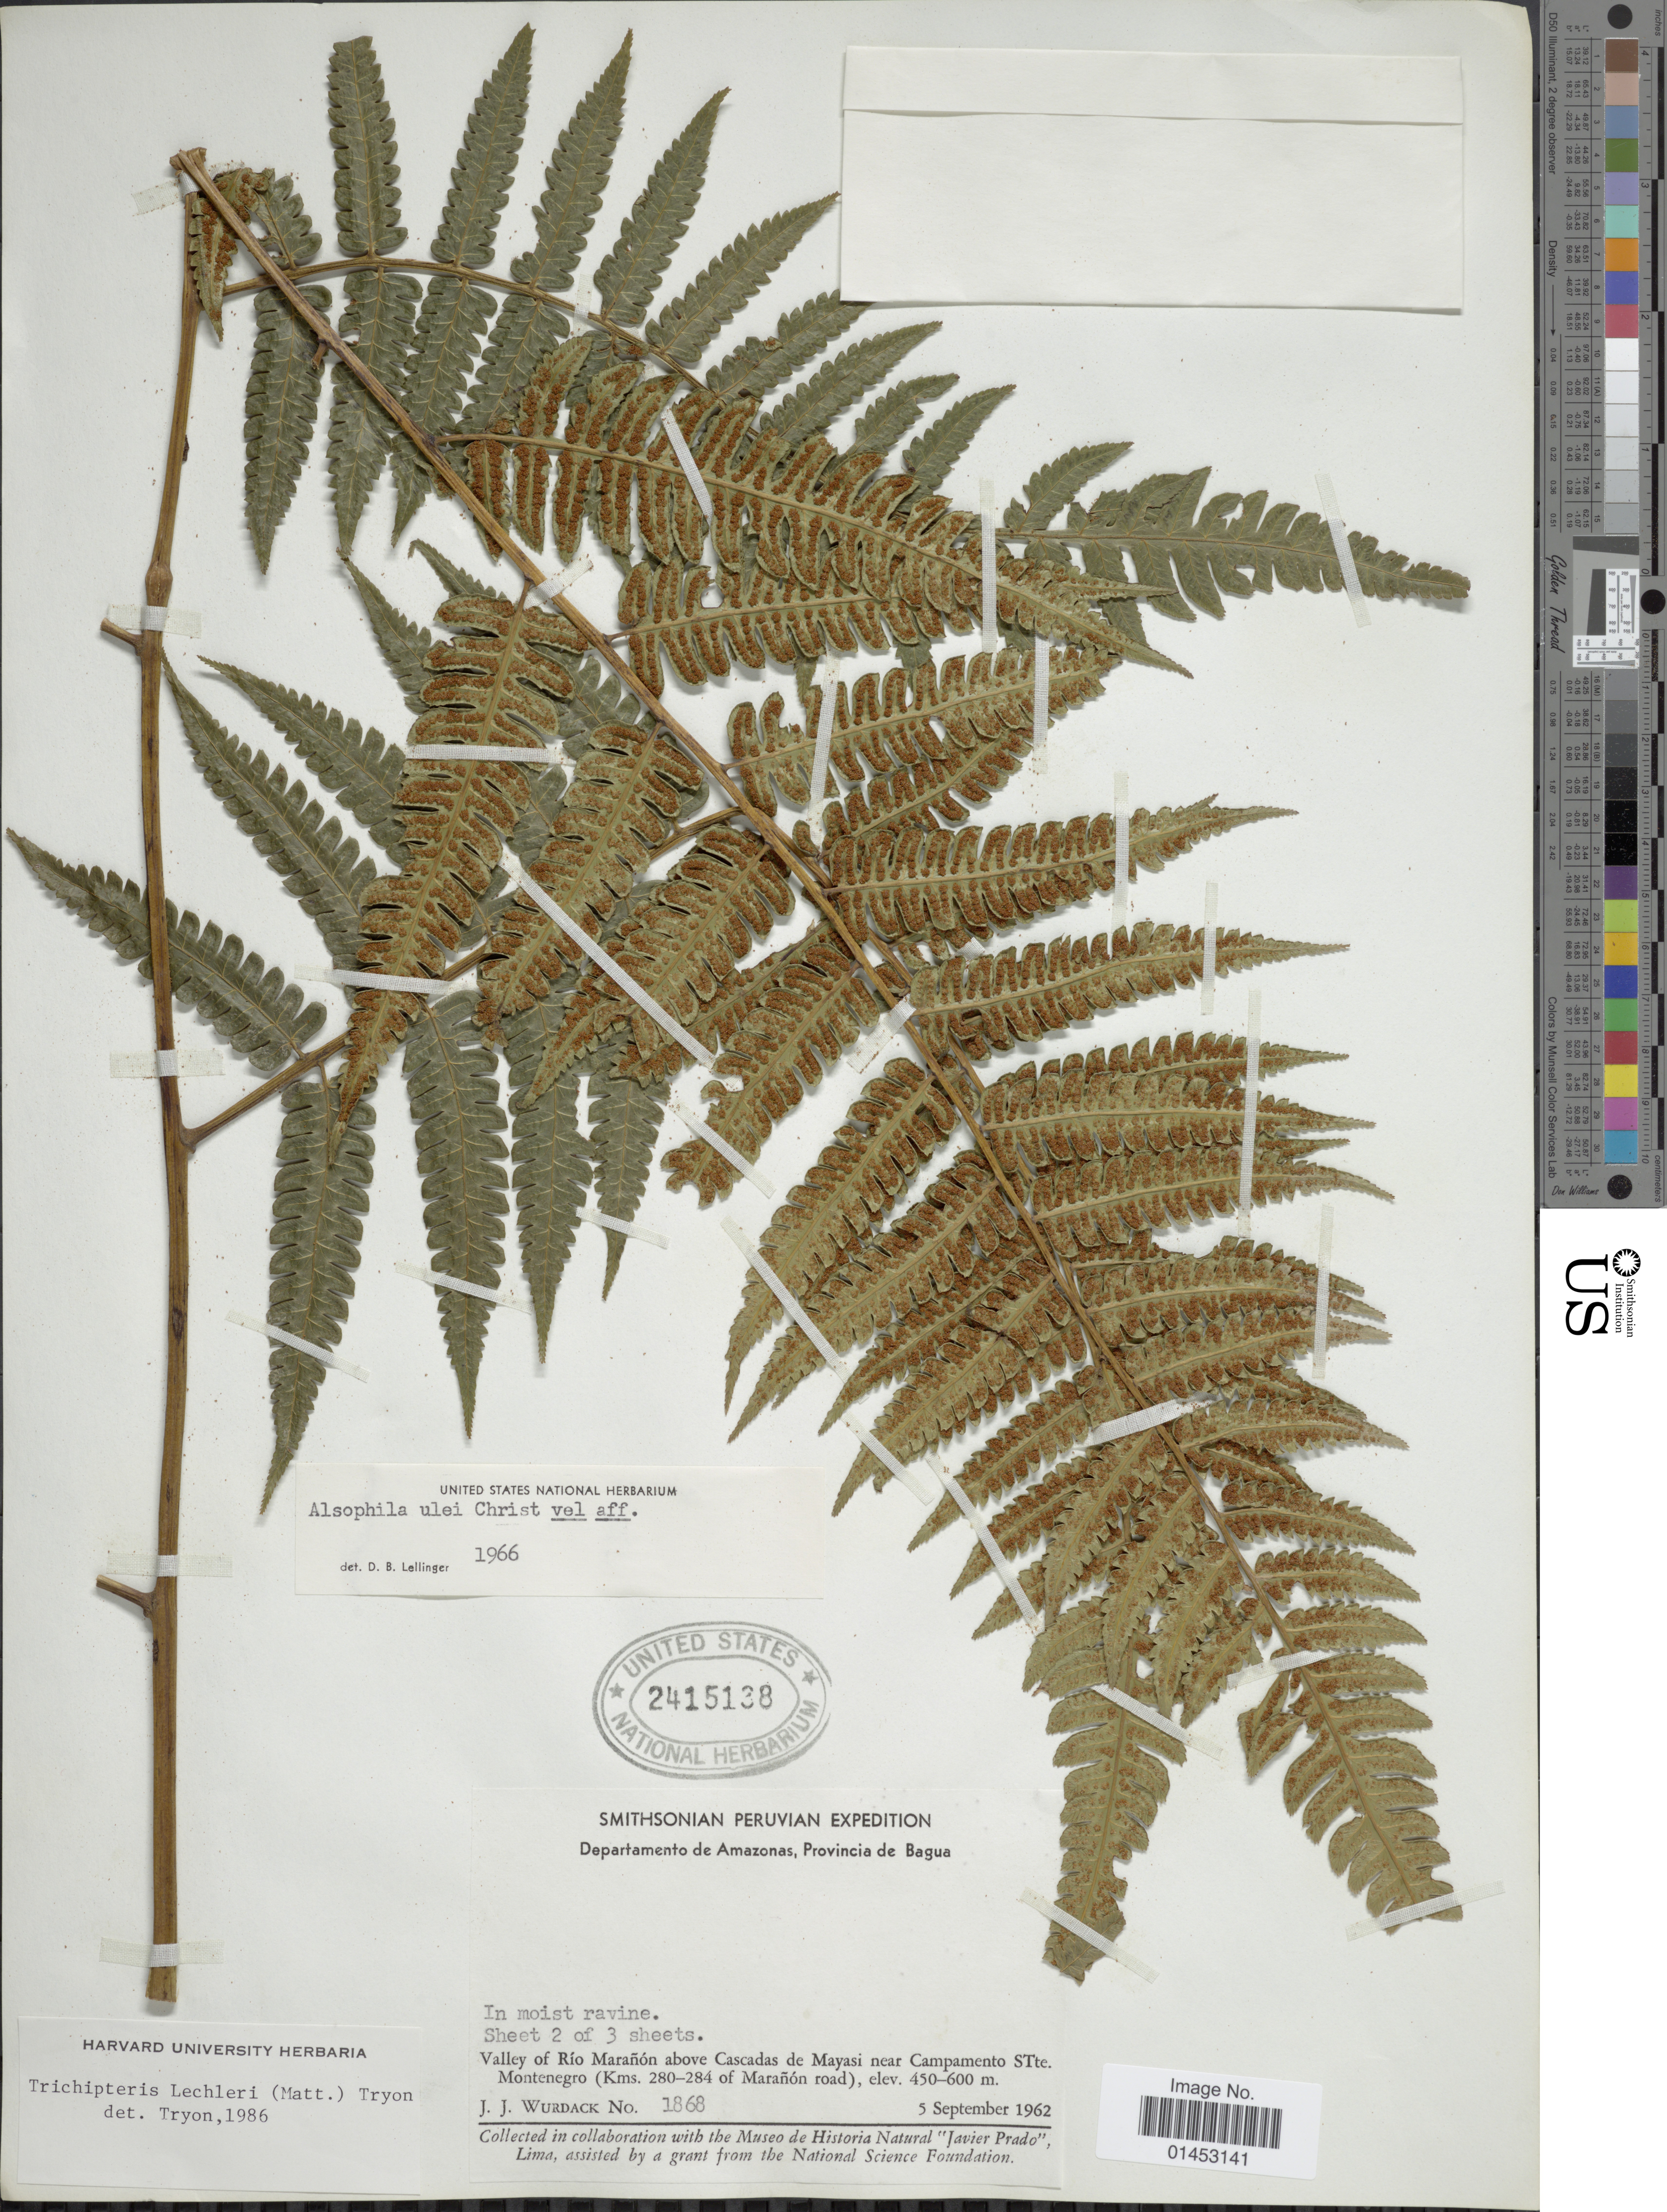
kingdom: Plantae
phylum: Tracheophyta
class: Polypodiopsida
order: Cyatheales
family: Cyatheaceae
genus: Cyathea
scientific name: Cyathea ulei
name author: (Christ) Domin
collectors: J. J. Wurdack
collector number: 1868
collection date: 1962-09-08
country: Peru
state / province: Amazonas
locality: Departamento de Amazonas, Provincia de Bagua, valley of Rio Maranón above Cascadas de Mayasi near Campamento Stte.,Montenegro(Kms. 280-284 of Maranon road)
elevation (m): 450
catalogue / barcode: US 2415138